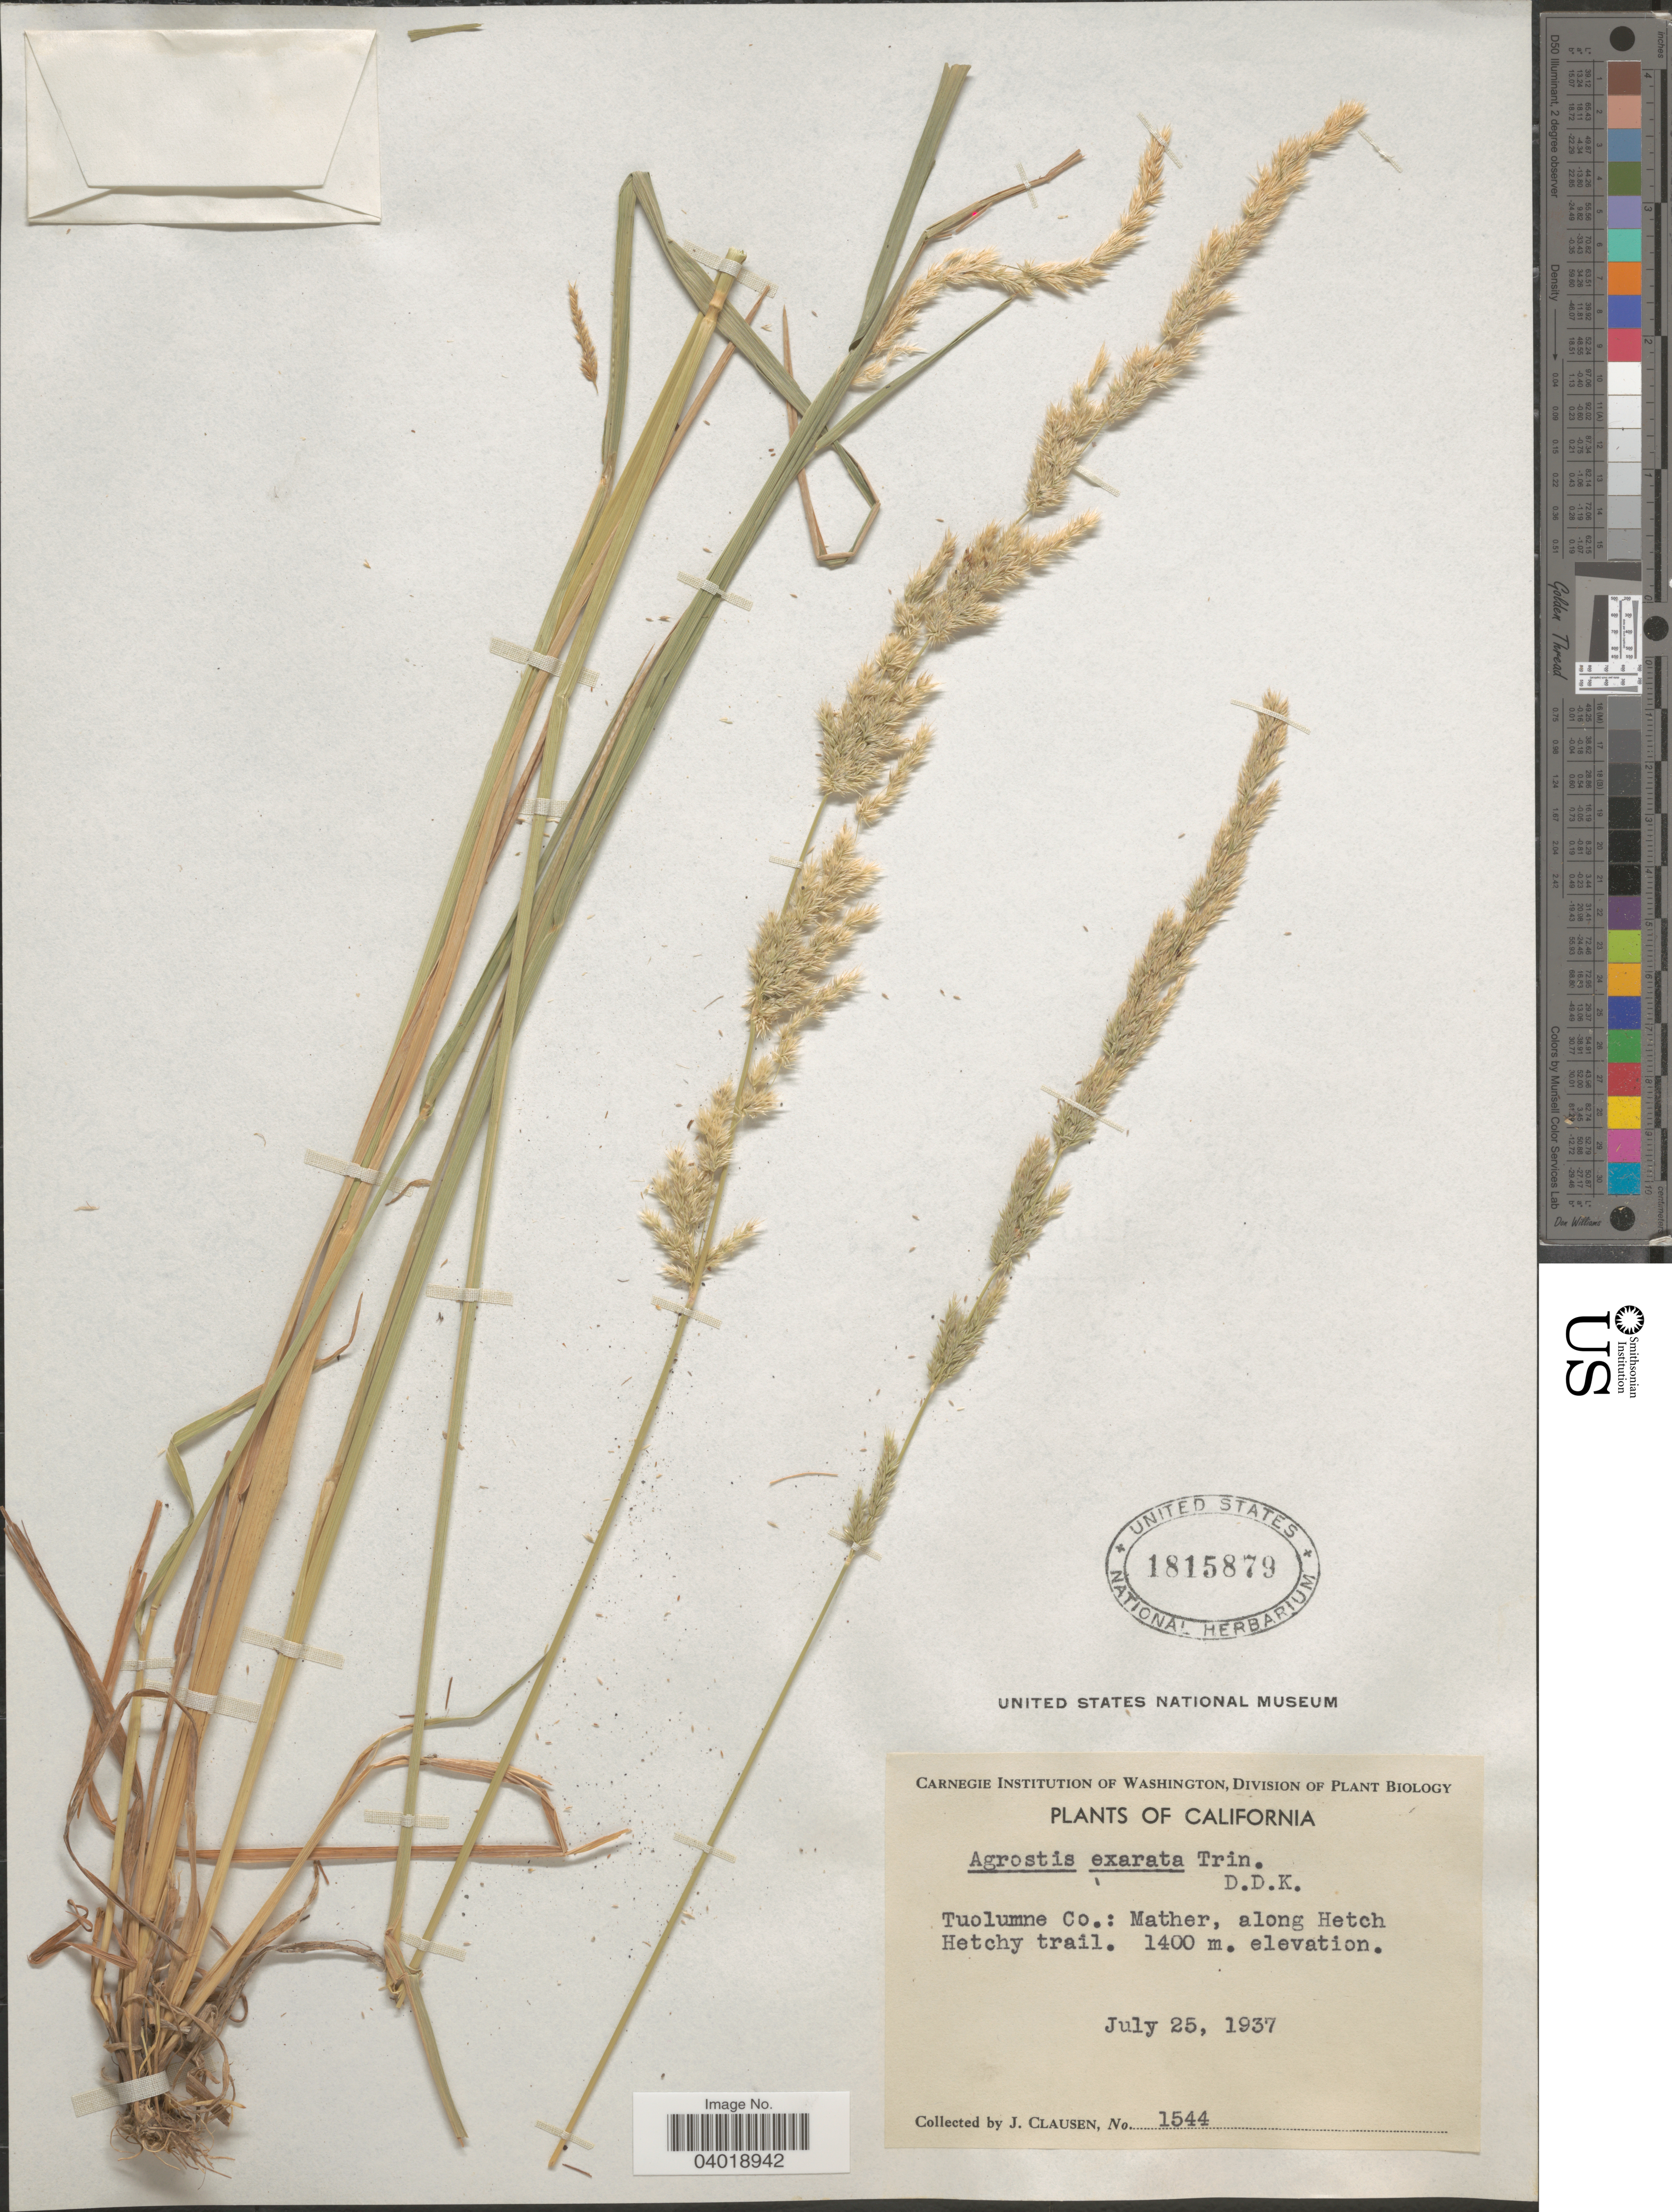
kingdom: Plantae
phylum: Tracheophyta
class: Liliopsida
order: Poales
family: Poaceae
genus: Agrostis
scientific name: Agrostis exarata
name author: Trin.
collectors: J. Clausen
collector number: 1544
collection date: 1937-07-25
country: United States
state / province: California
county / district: Tuolumne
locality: Tuolumne Co.: Mather, along Hetch Hetchy trail.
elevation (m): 1400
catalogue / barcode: US 1815879